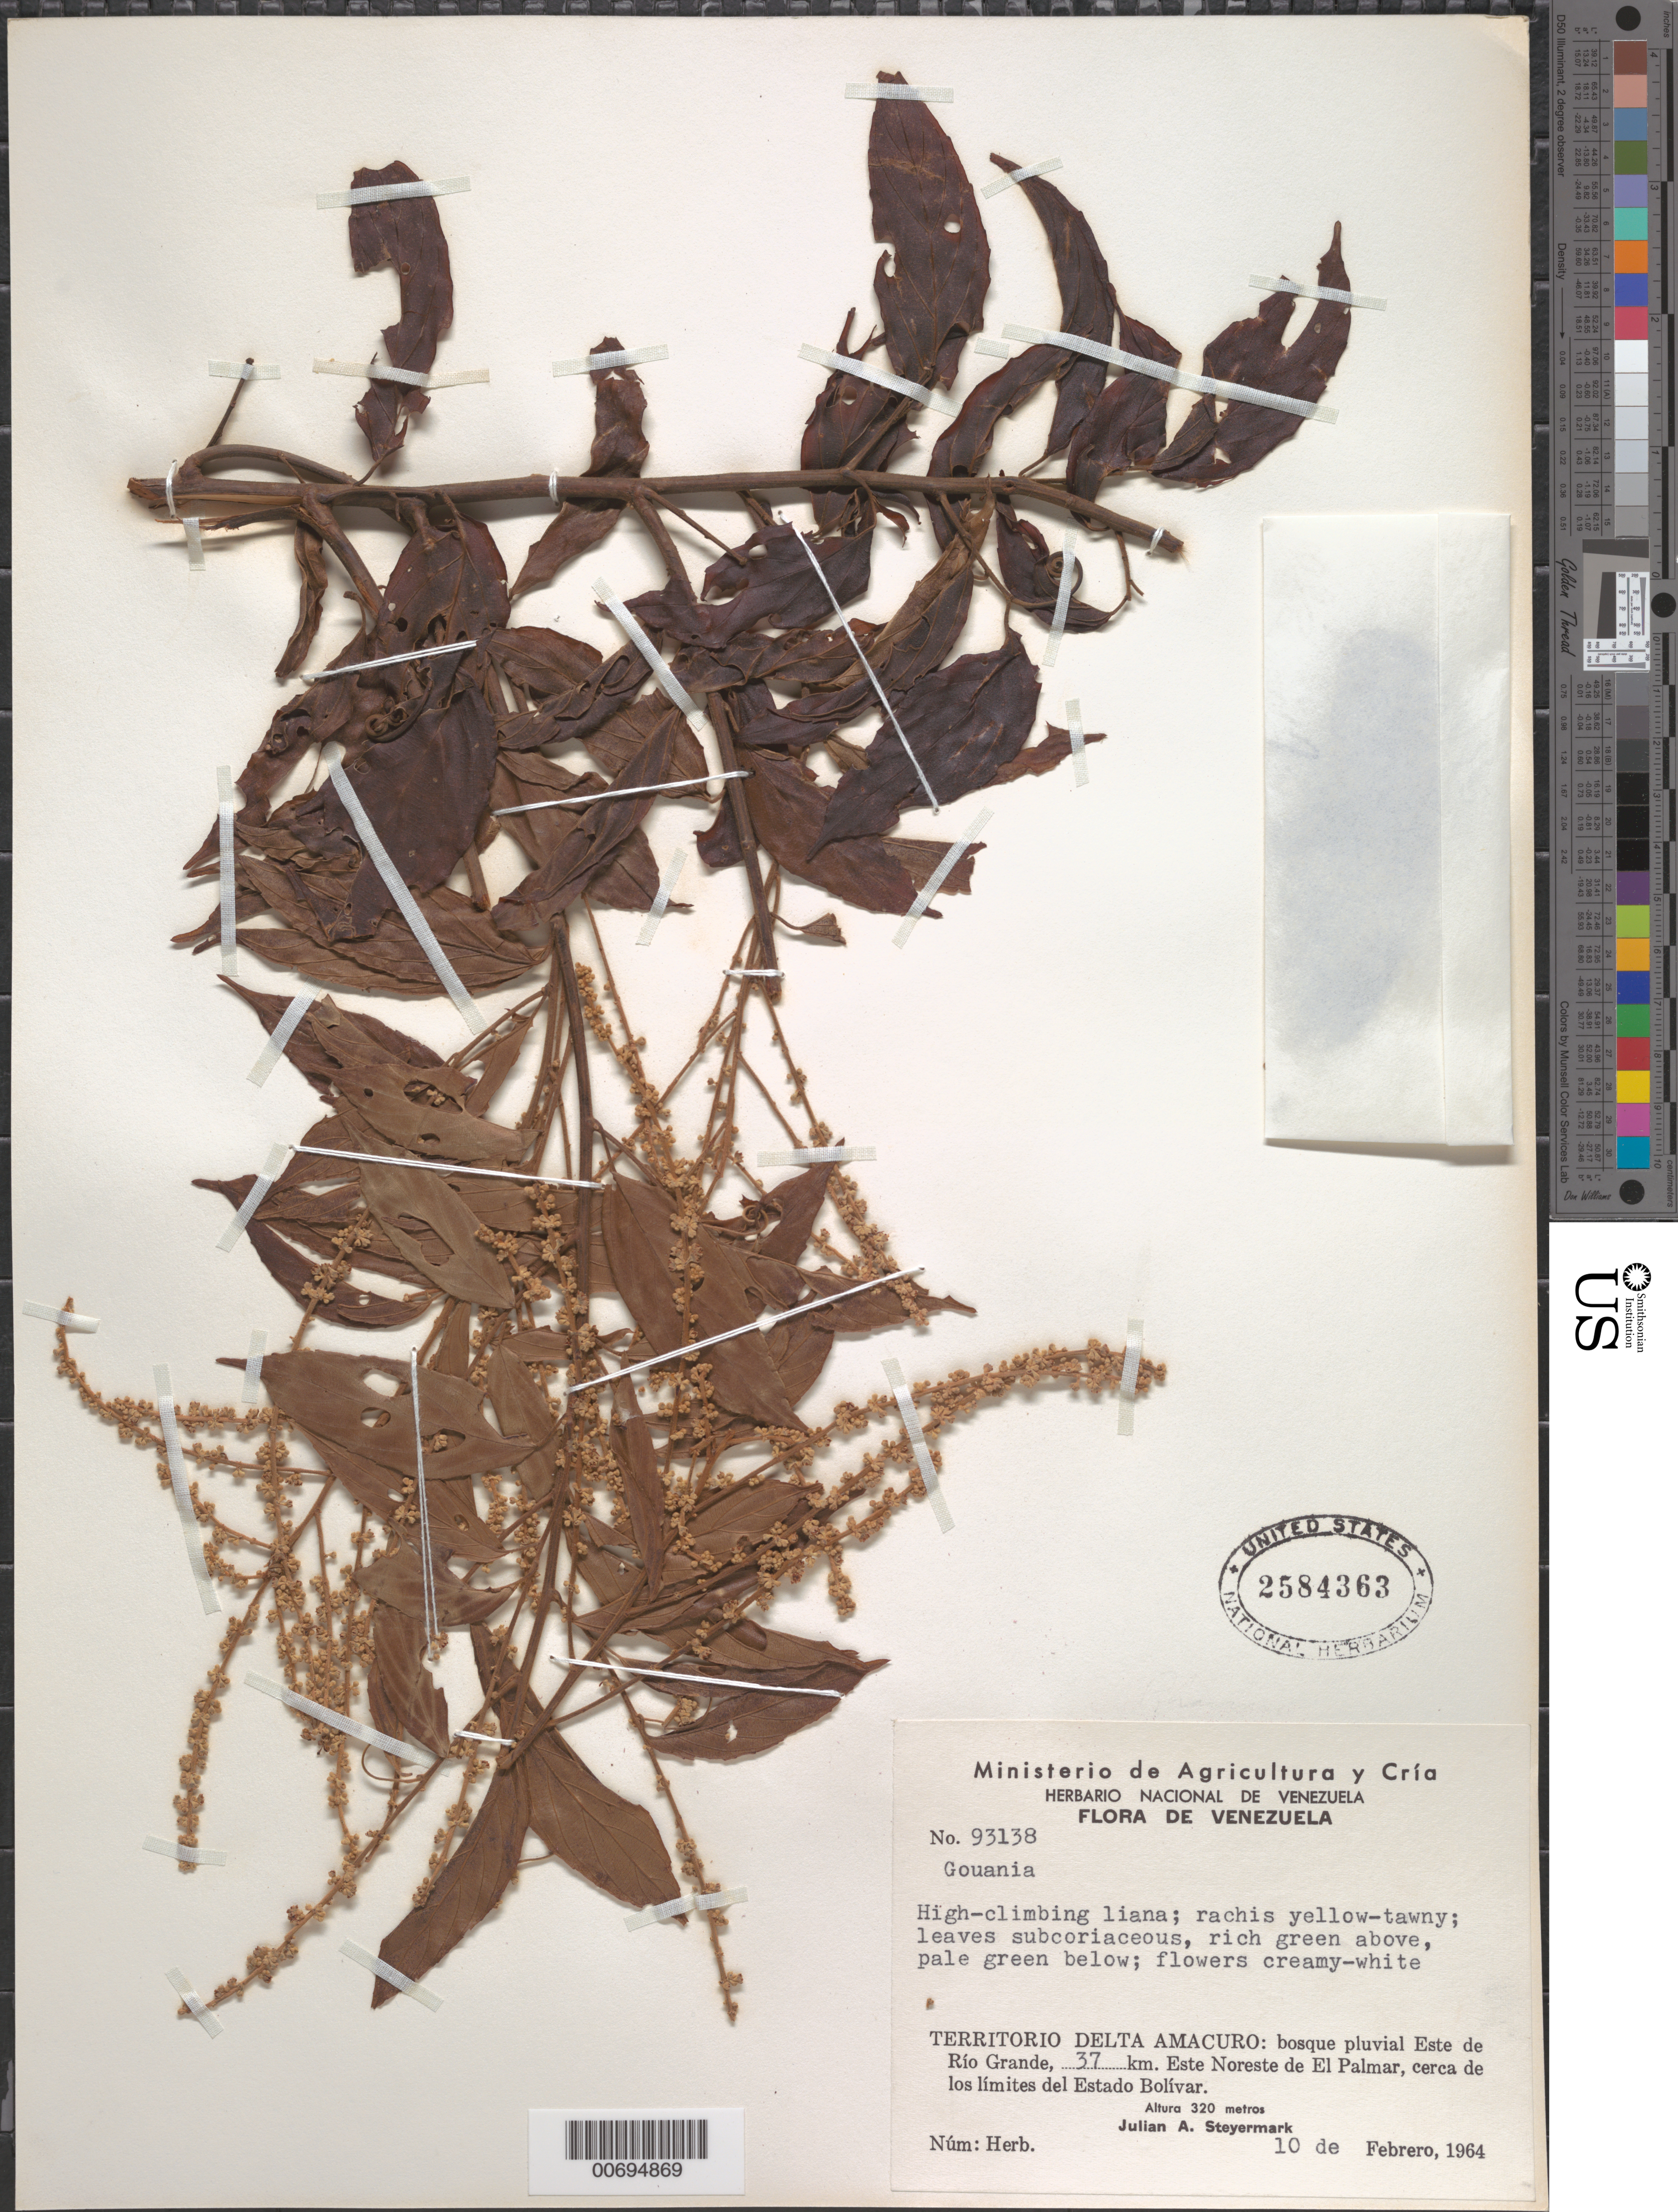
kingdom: Plantae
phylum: Tracheophyta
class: Magnoliopsida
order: Rosales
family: Rhamnaceae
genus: Gouania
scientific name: Gouania sp.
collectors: J. Steyermark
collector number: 93138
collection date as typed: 10-Feb-64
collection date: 1964-02-10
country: Venezuela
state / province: Delta Amacuro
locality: Este de Río Grande, 33 km ENE de El Palmar, cerca de los limites del Estado Bolívar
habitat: Bosque pluvial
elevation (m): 320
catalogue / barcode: US 2584363